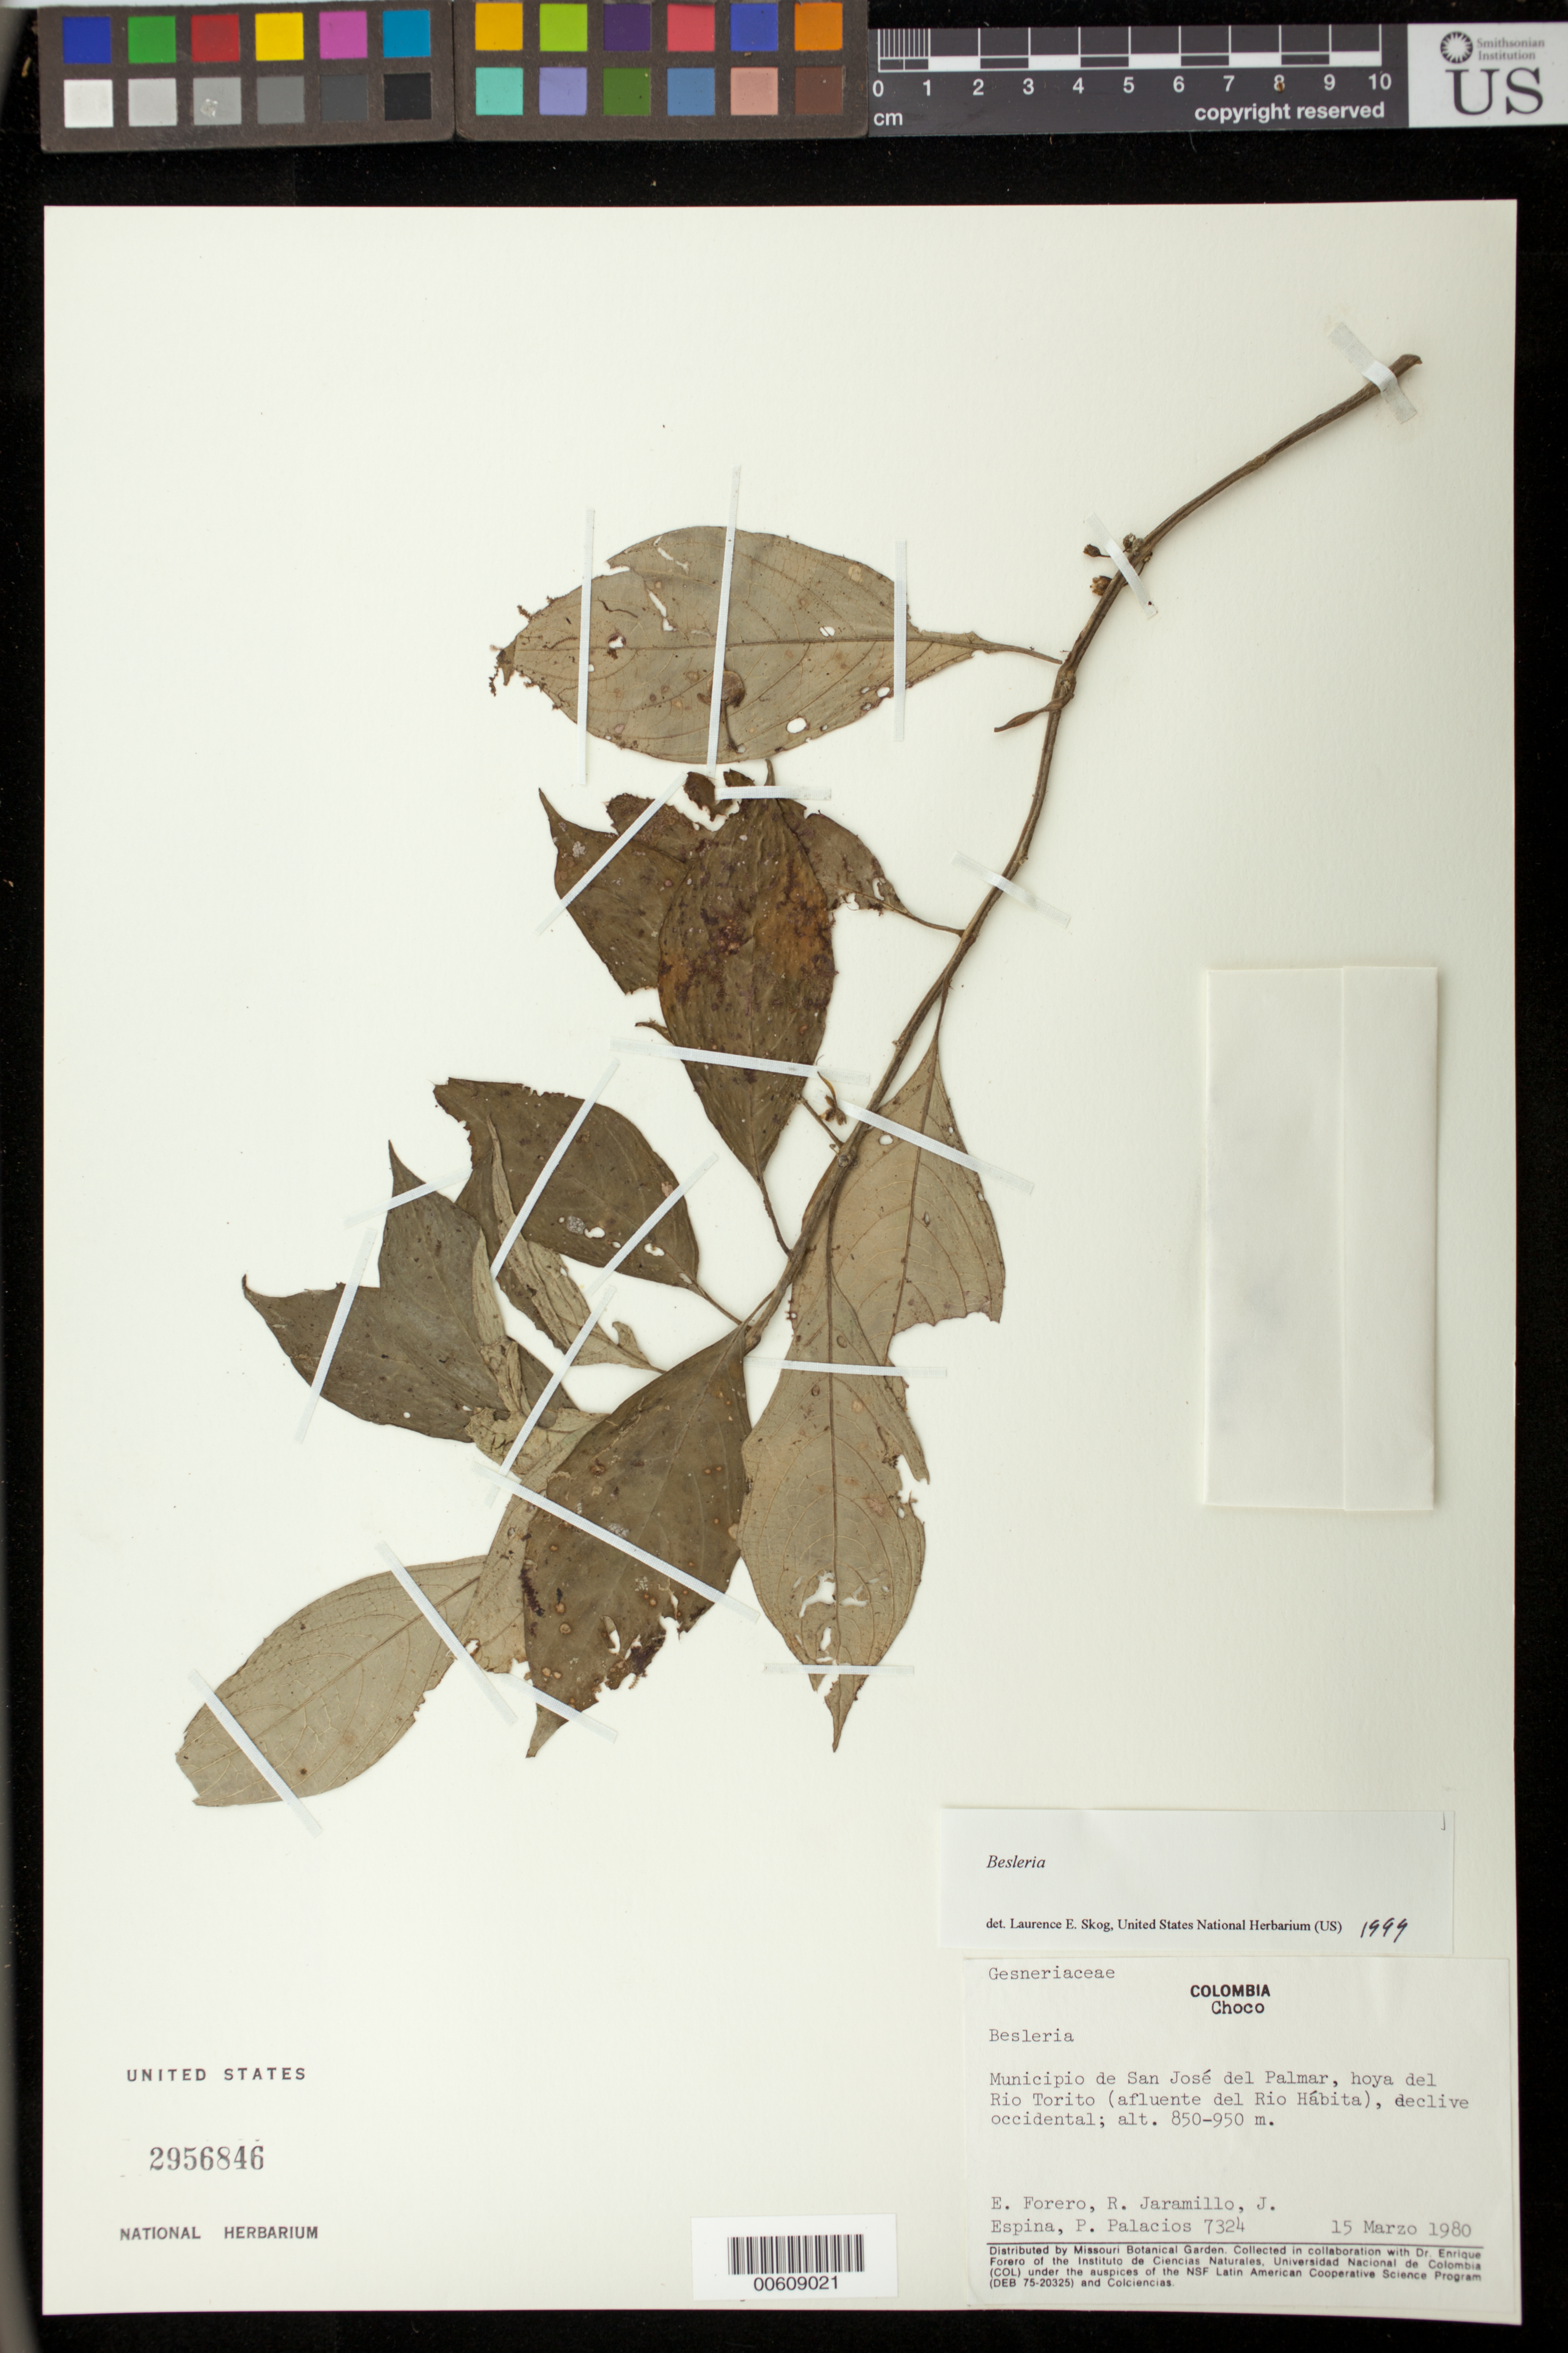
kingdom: Plantae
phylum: Tracheophyta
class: Magnoliopsida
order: Lamiales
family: Gesneriaceae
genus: Besleria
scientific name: Besleria sp.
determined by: Skog, Laurence E.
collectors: E. Forero, R. Jaramillo M., J. Espina & P. Palacios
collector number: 7324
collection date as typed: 15 Mar 1980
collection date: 1980-03-15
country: Colombia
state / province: Chocó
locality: Mpio. de San José del Palmar, hoya del Rio Torito (afluente del Rio Hábita), declive occidental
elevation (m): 850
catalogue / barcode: US 2956846